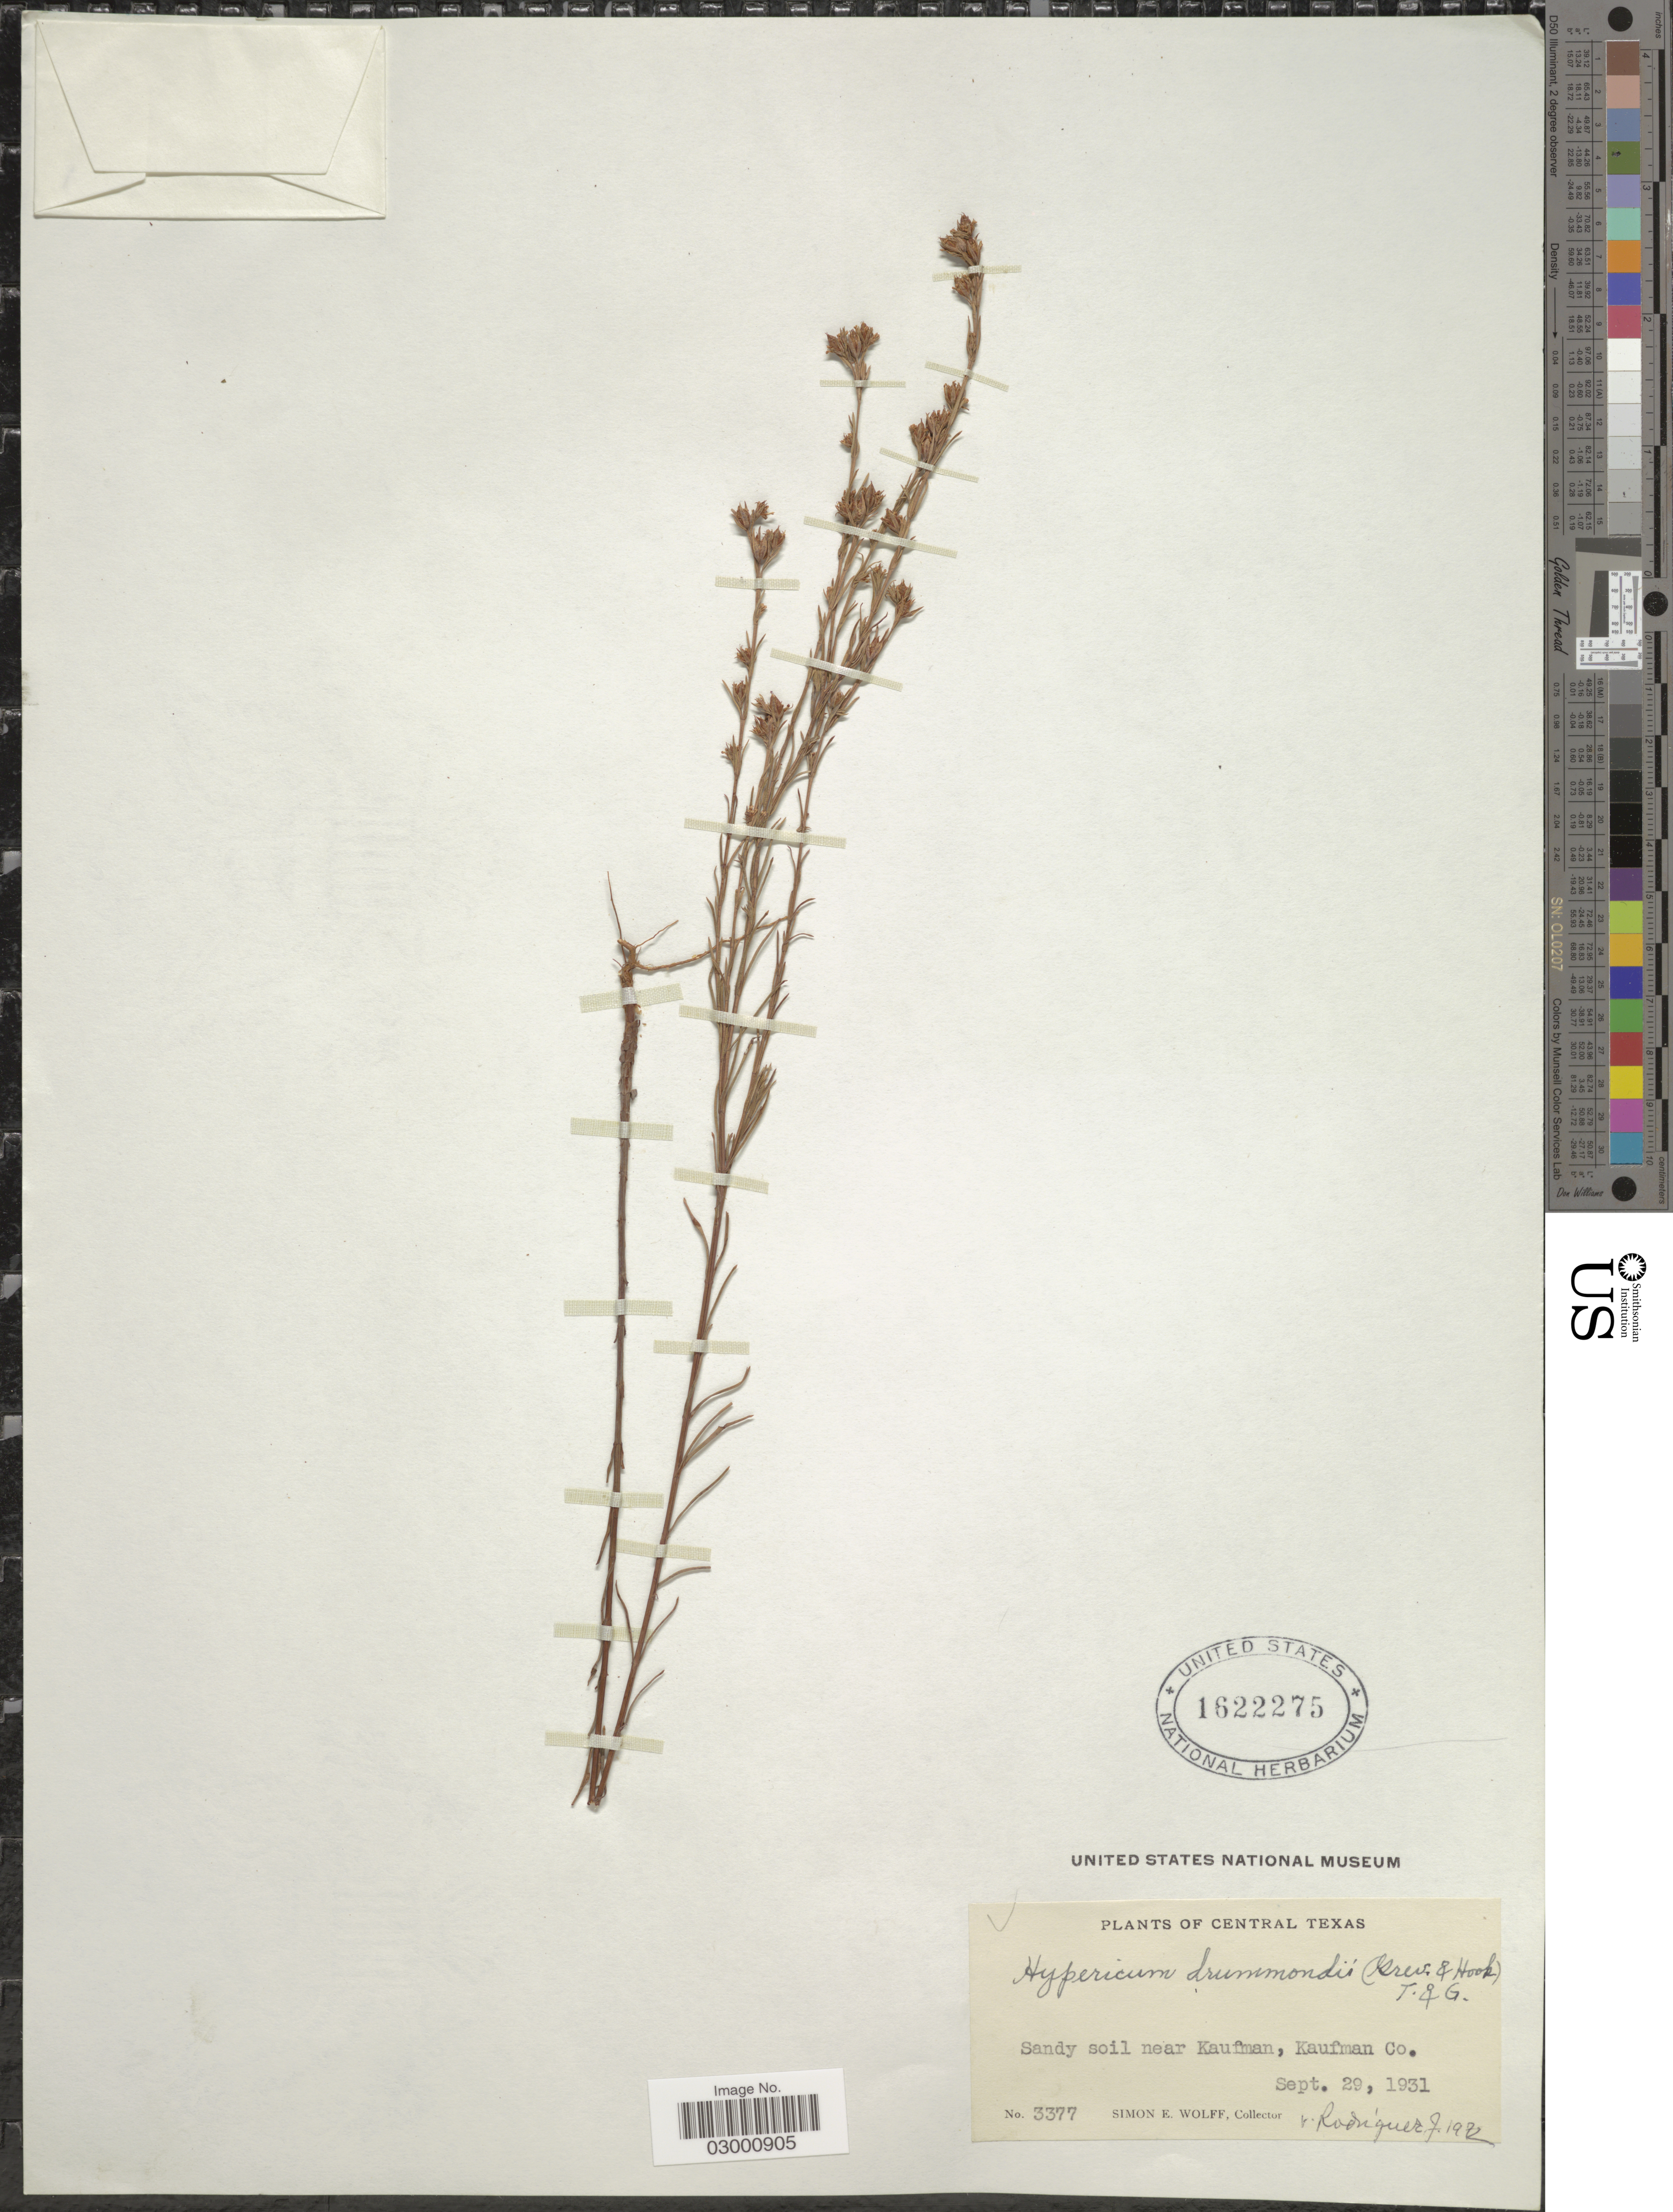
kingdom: Plantae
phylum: Tracheophyta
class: Magnoliopsida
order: Malpighiales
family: Hypericaceae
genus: Hypericum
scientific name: Hypericum drummondii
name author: (Grev. & Hook.) Torr. & A. Gray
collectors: S. E. Wolff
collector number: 3377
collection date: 1931-08-29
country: United States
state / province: Texas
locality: Central Texas. Sandy soil near Kaufman, Kaufma Co.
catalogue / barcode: US 1622275